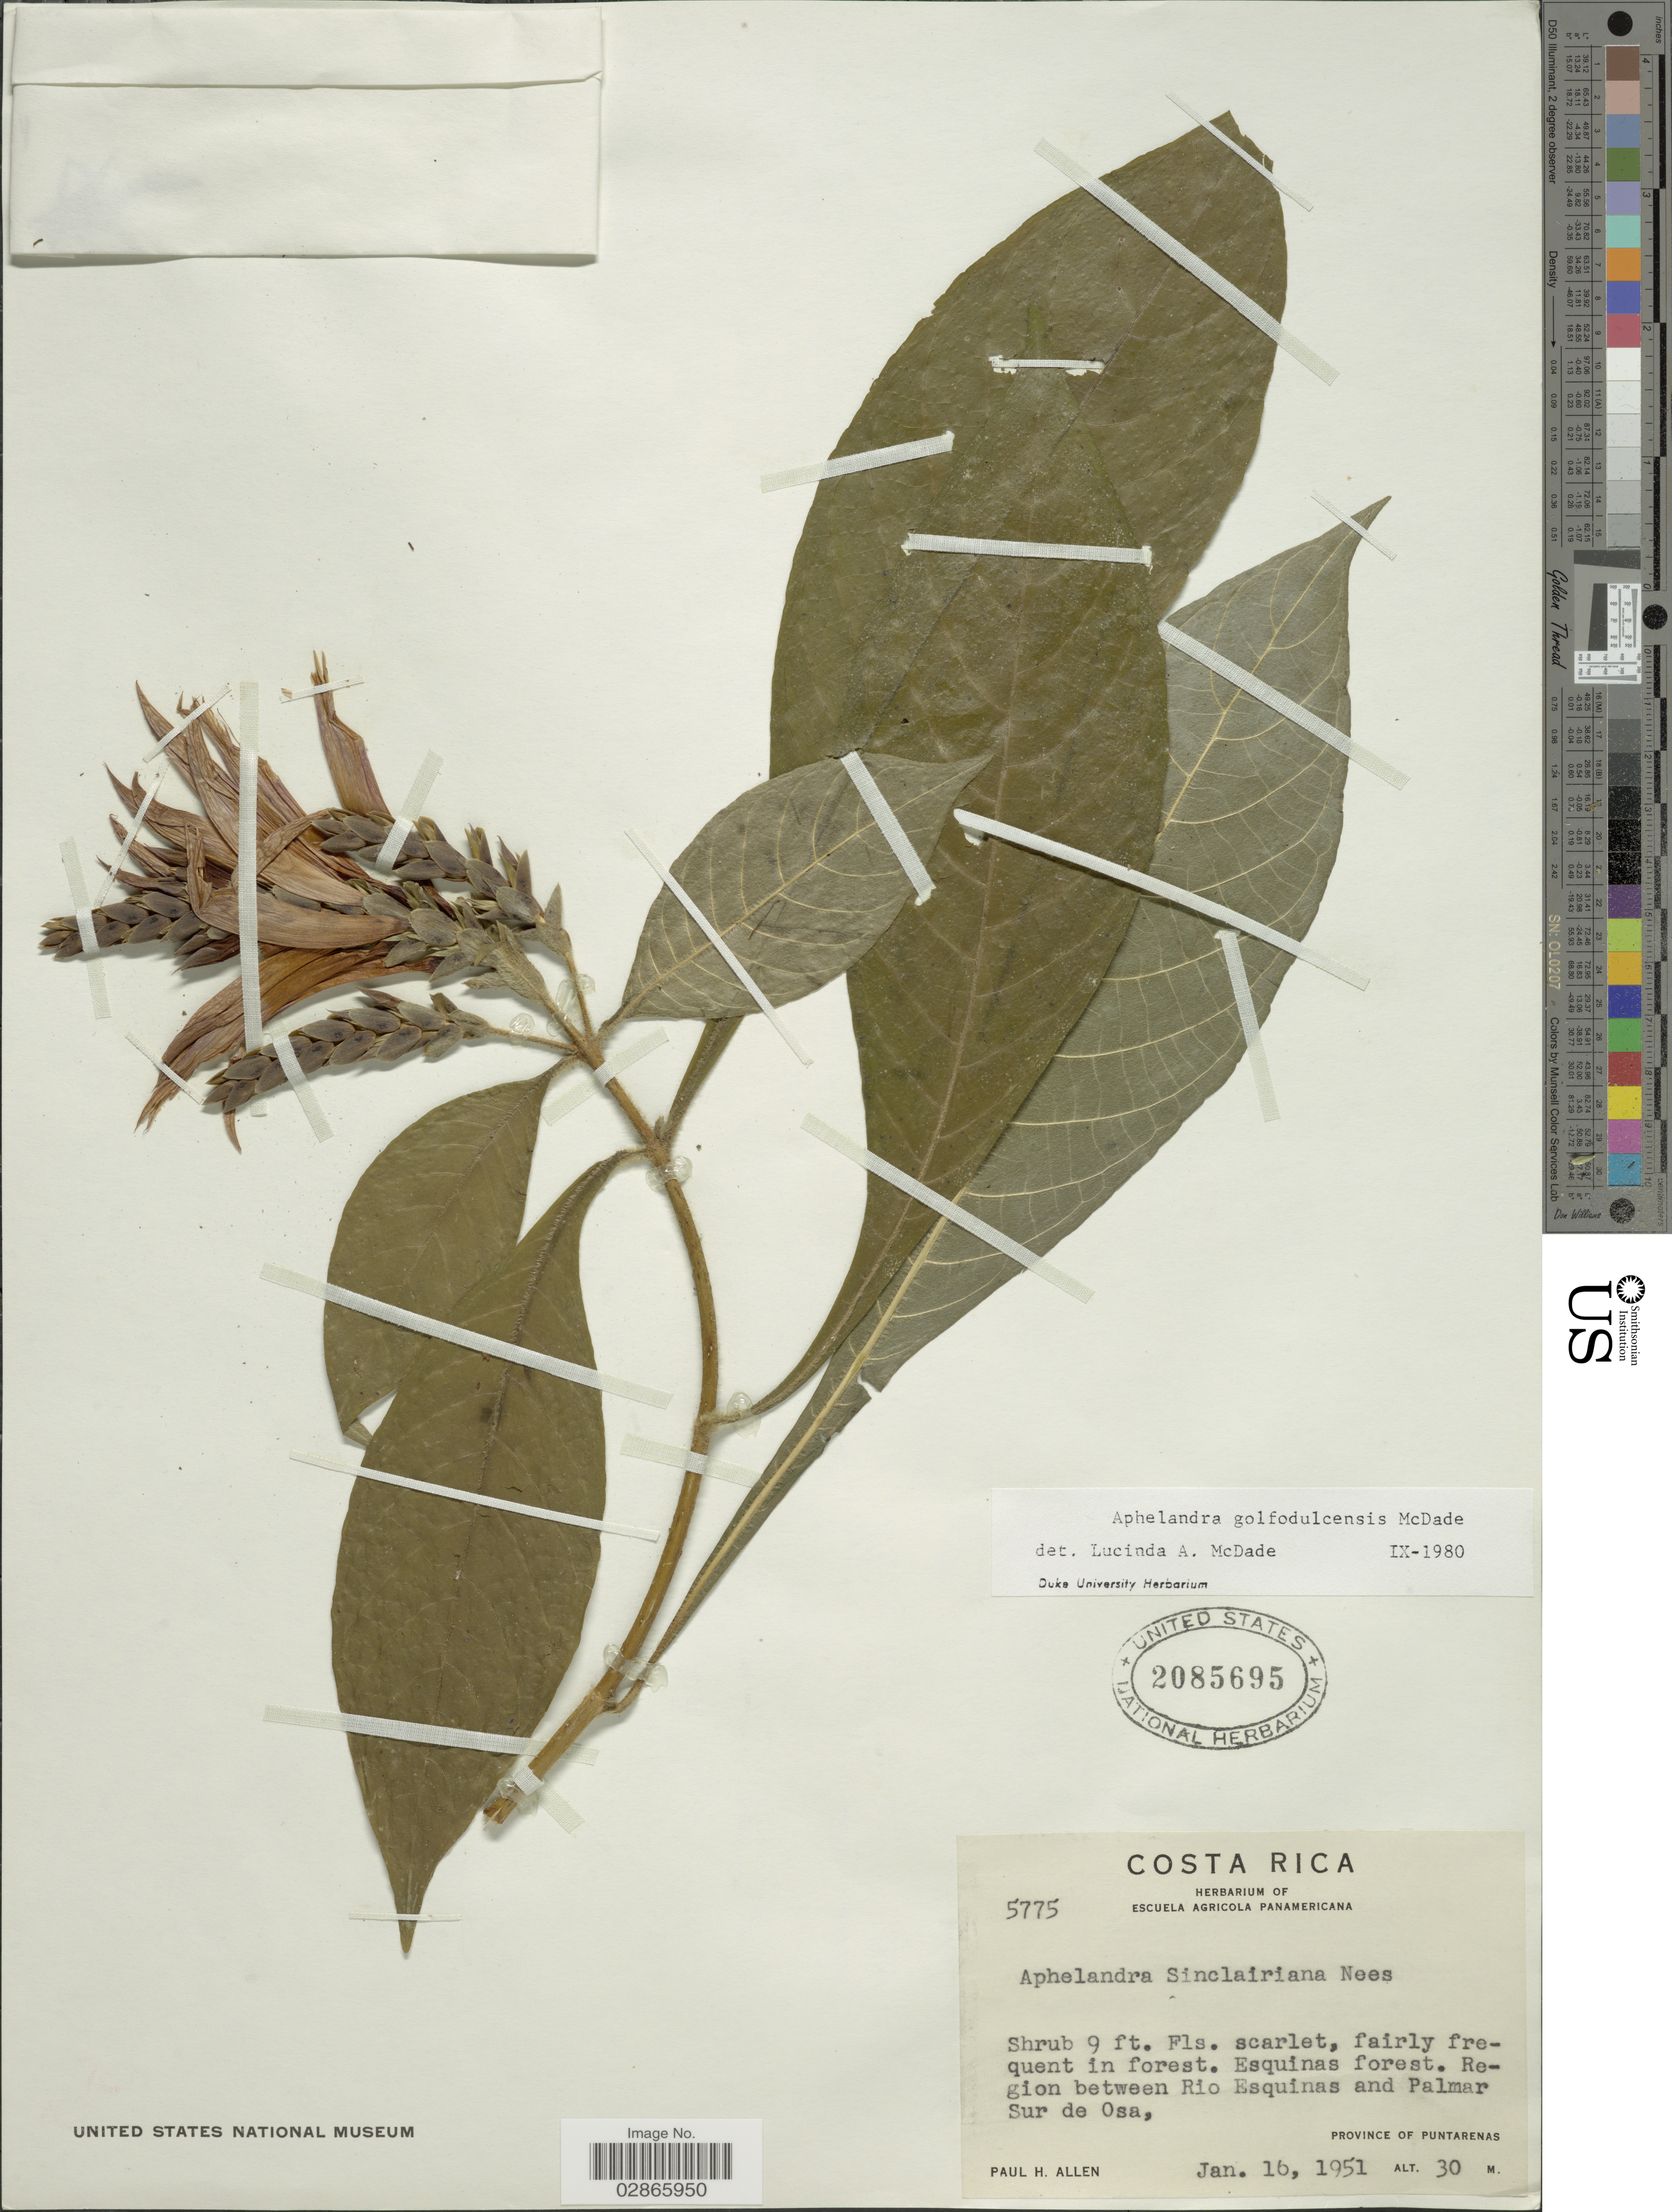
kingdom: Plantae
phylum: Tracheophyta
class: Magnoliopsida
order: Lamiales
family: Acanthaceae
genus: Aphelandra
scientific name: Aphelandra golfodulcensis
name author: McDade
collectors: P. H. Allen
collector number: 5775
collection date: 1951-01-16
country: Costa Rica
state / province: Puntarenas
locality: Esquinas forest. Region between Rio Esquinas and Palmar Sur de Osa.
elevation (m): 30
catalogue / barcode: US 2085695